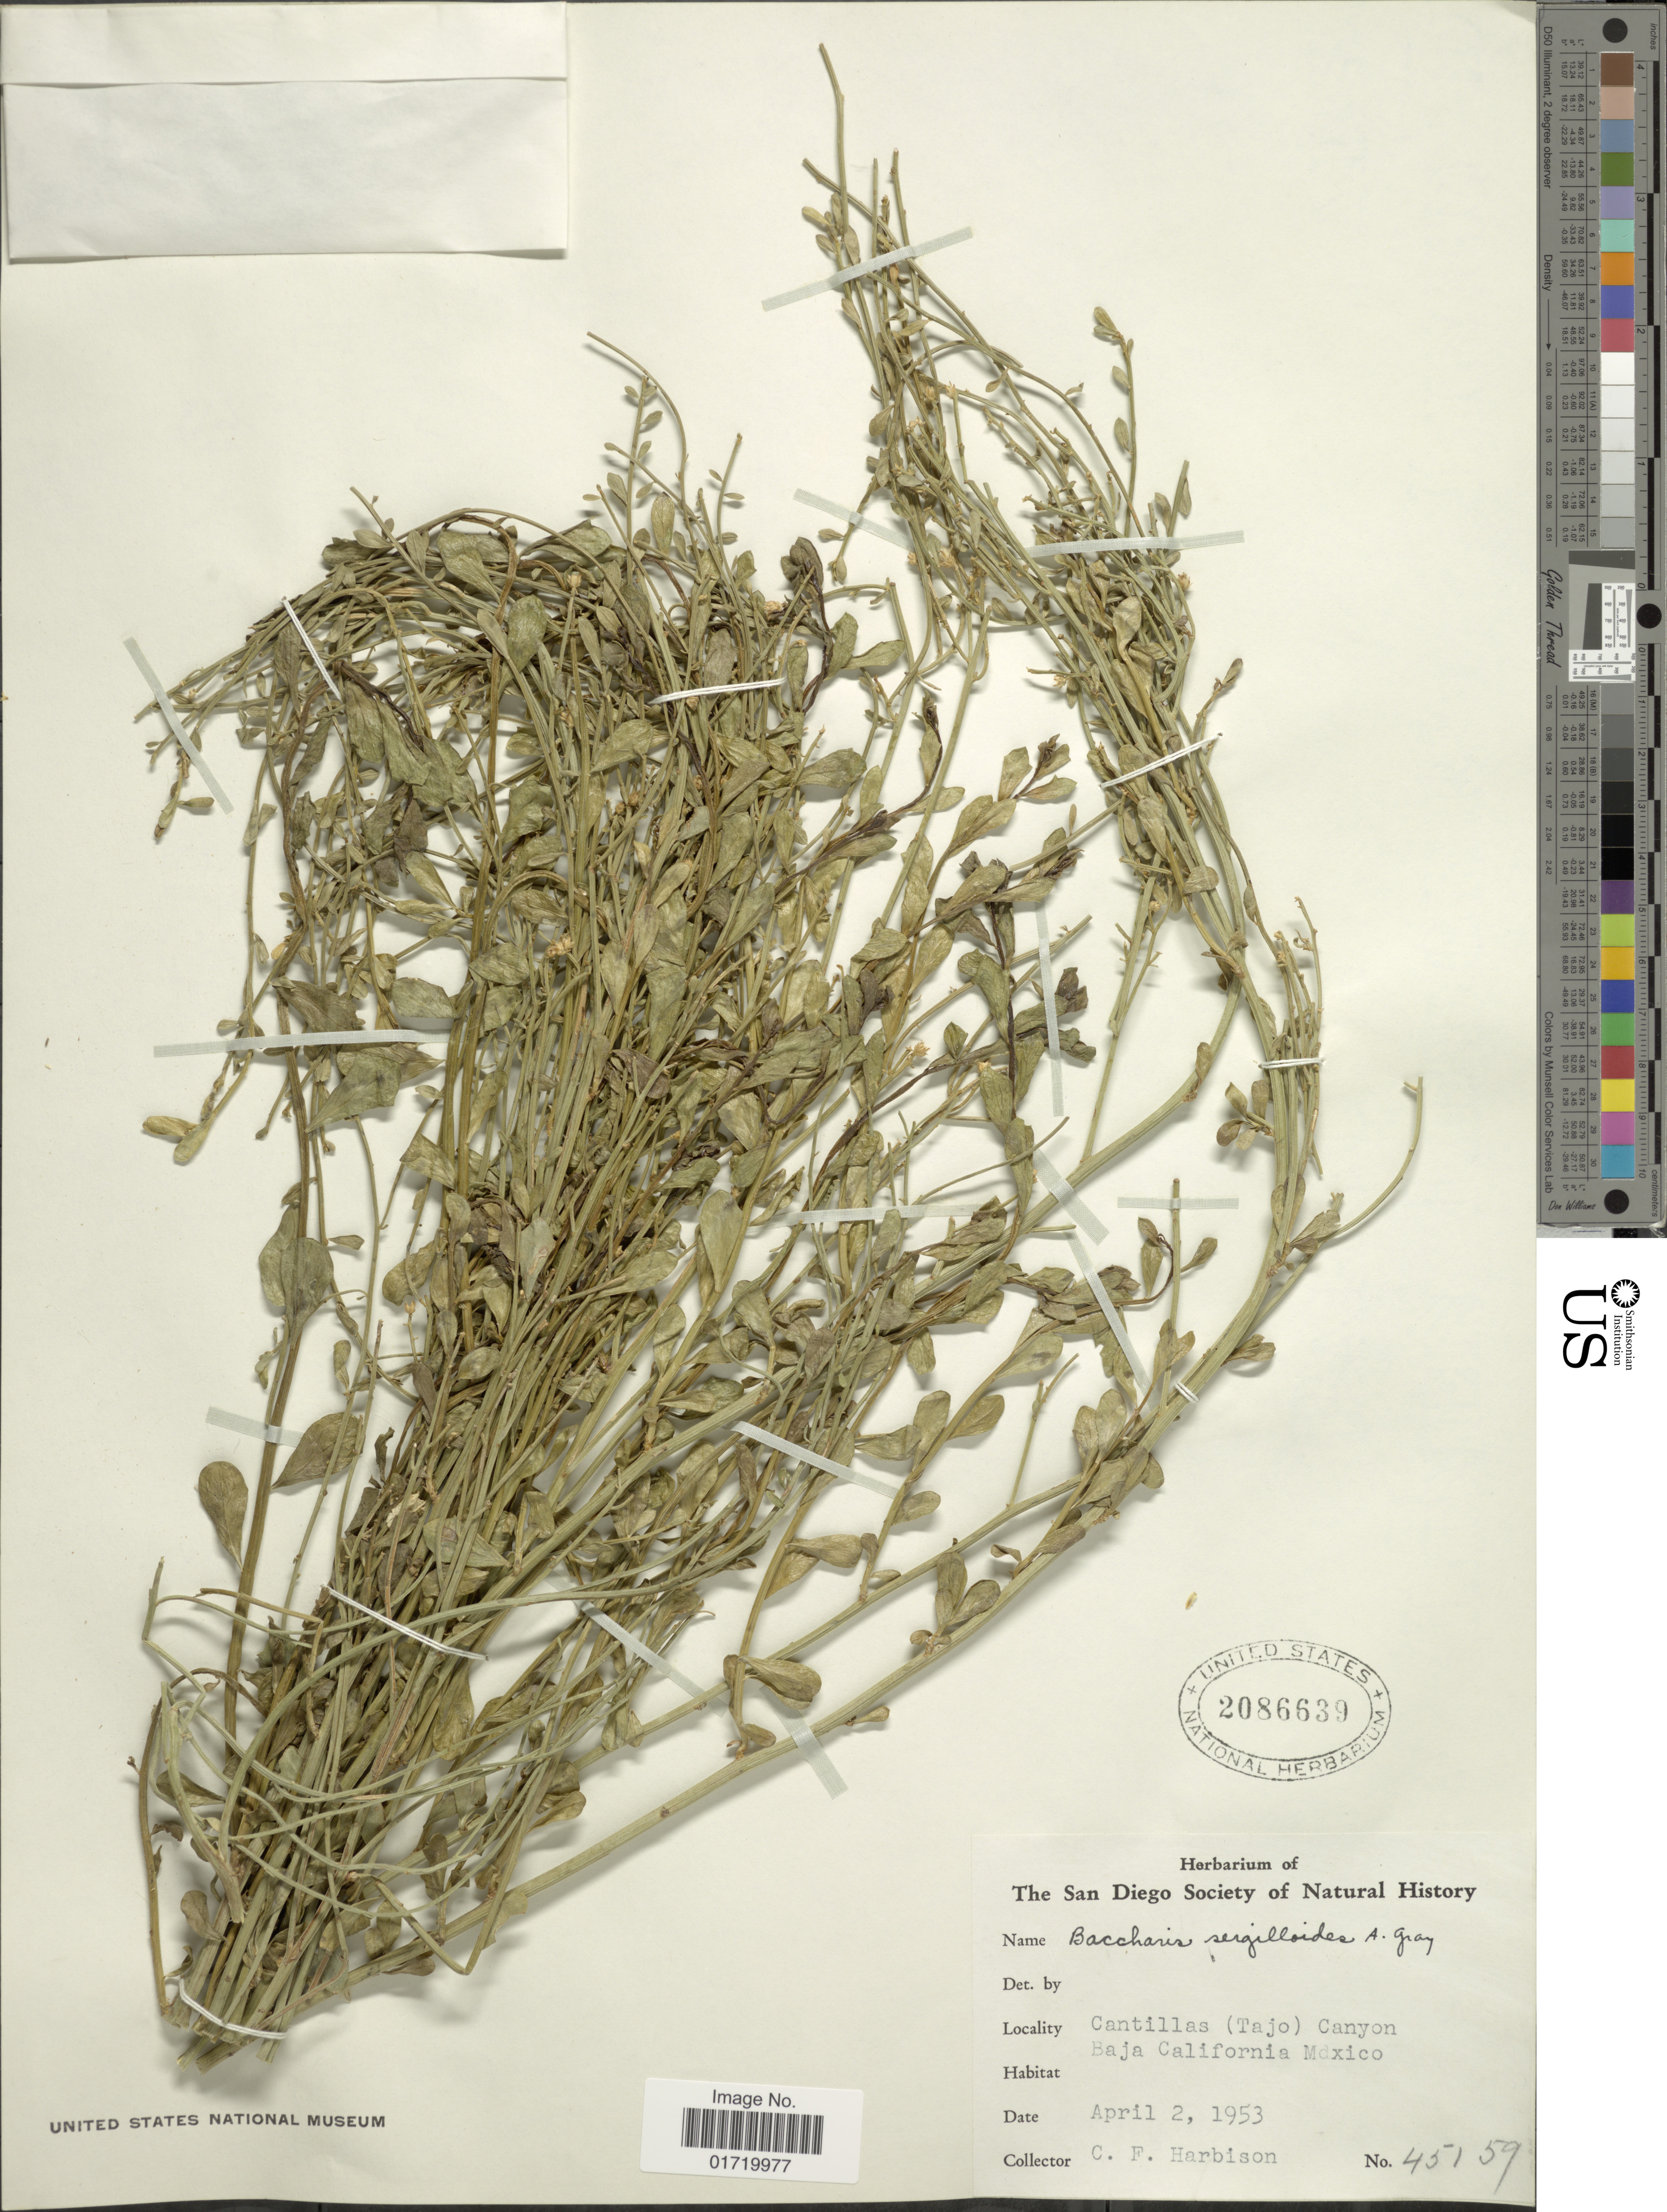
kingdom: Plantae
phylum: Tracheophyta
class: Magnoliopsida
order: Asterales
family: Asteraceae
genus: Baccharis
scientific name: Baccharis sergiloides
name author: A. Gray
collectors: C. F. Harbison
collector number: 45159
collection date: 1953-04-02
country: Mexico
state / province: Baja California Sur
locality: Cantillas (Tajo) Canyon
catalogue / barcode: US 2086639